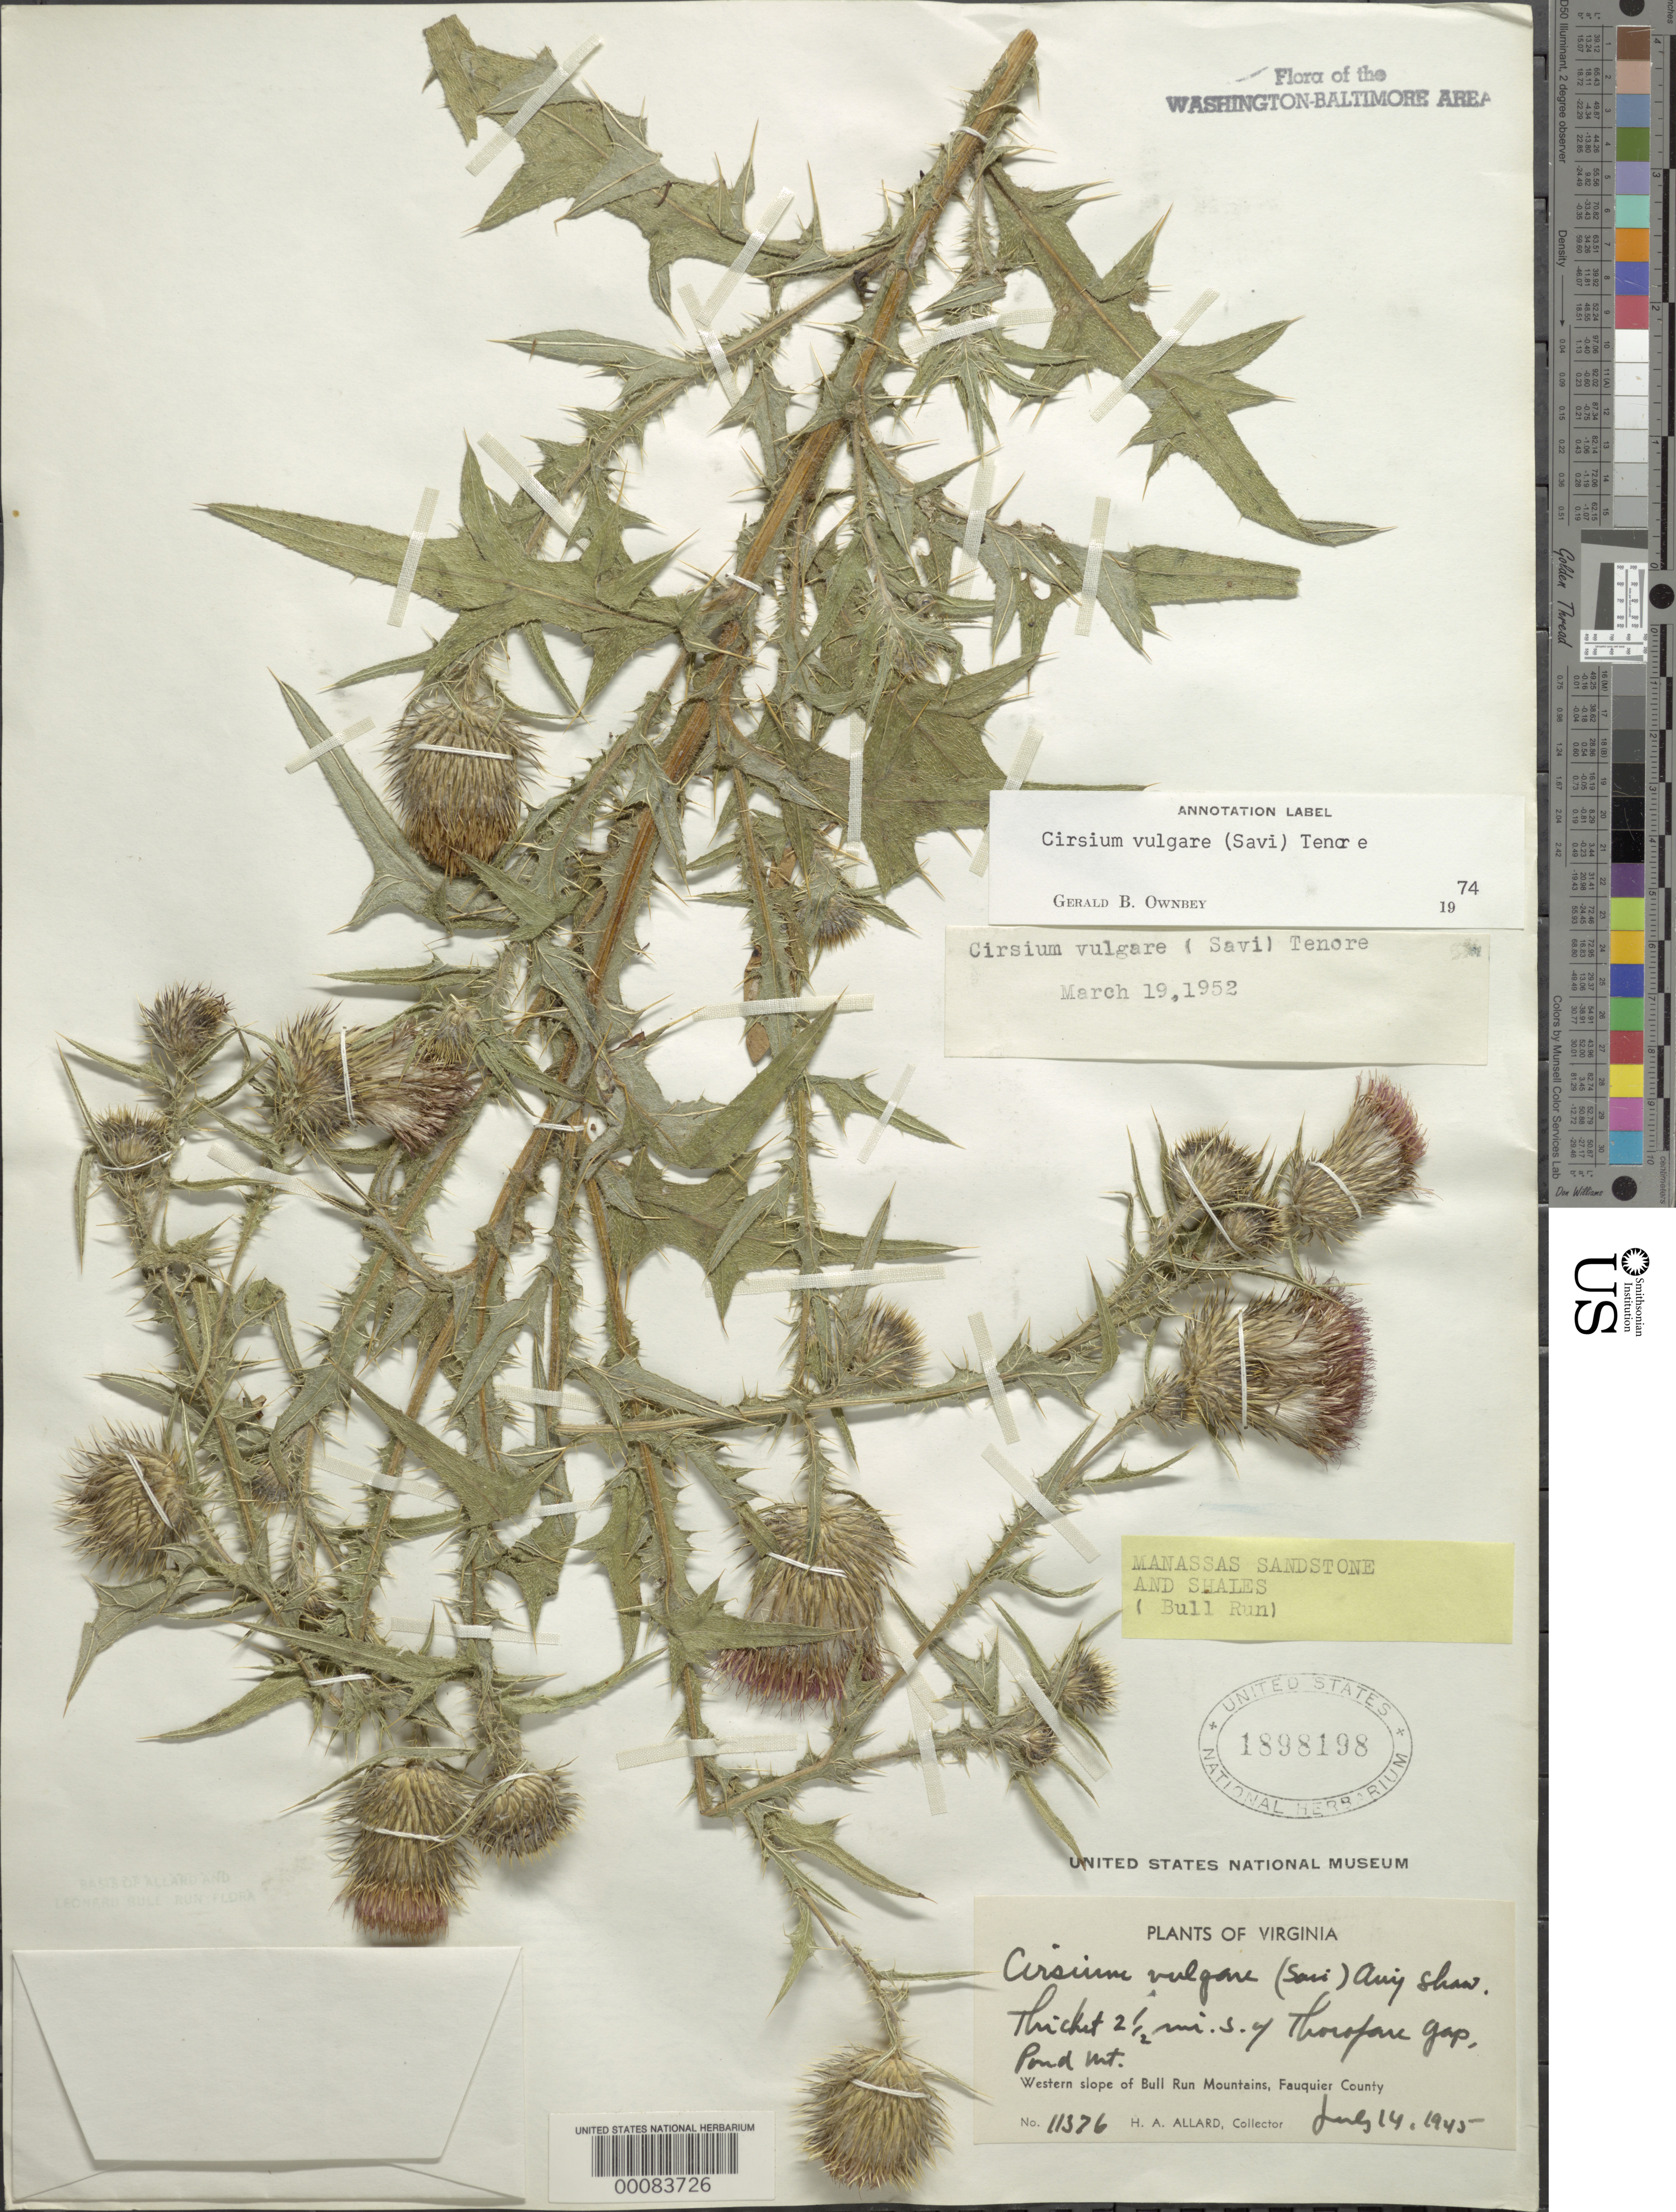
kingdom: Plantae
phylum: Tracheophyta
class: Magnoliopsida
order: Asterales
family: Asteraceae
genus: Cirsium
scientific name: Cirsium vulgare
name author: (Savi) Ten.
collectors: H. A. Allard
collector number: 11376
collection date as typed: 14 Jul 1945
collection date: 1945-07-14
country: United States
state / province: Virginia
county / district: Fauquier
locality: South of Thorofare Gap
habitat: Thicket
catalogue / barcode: US 1898198